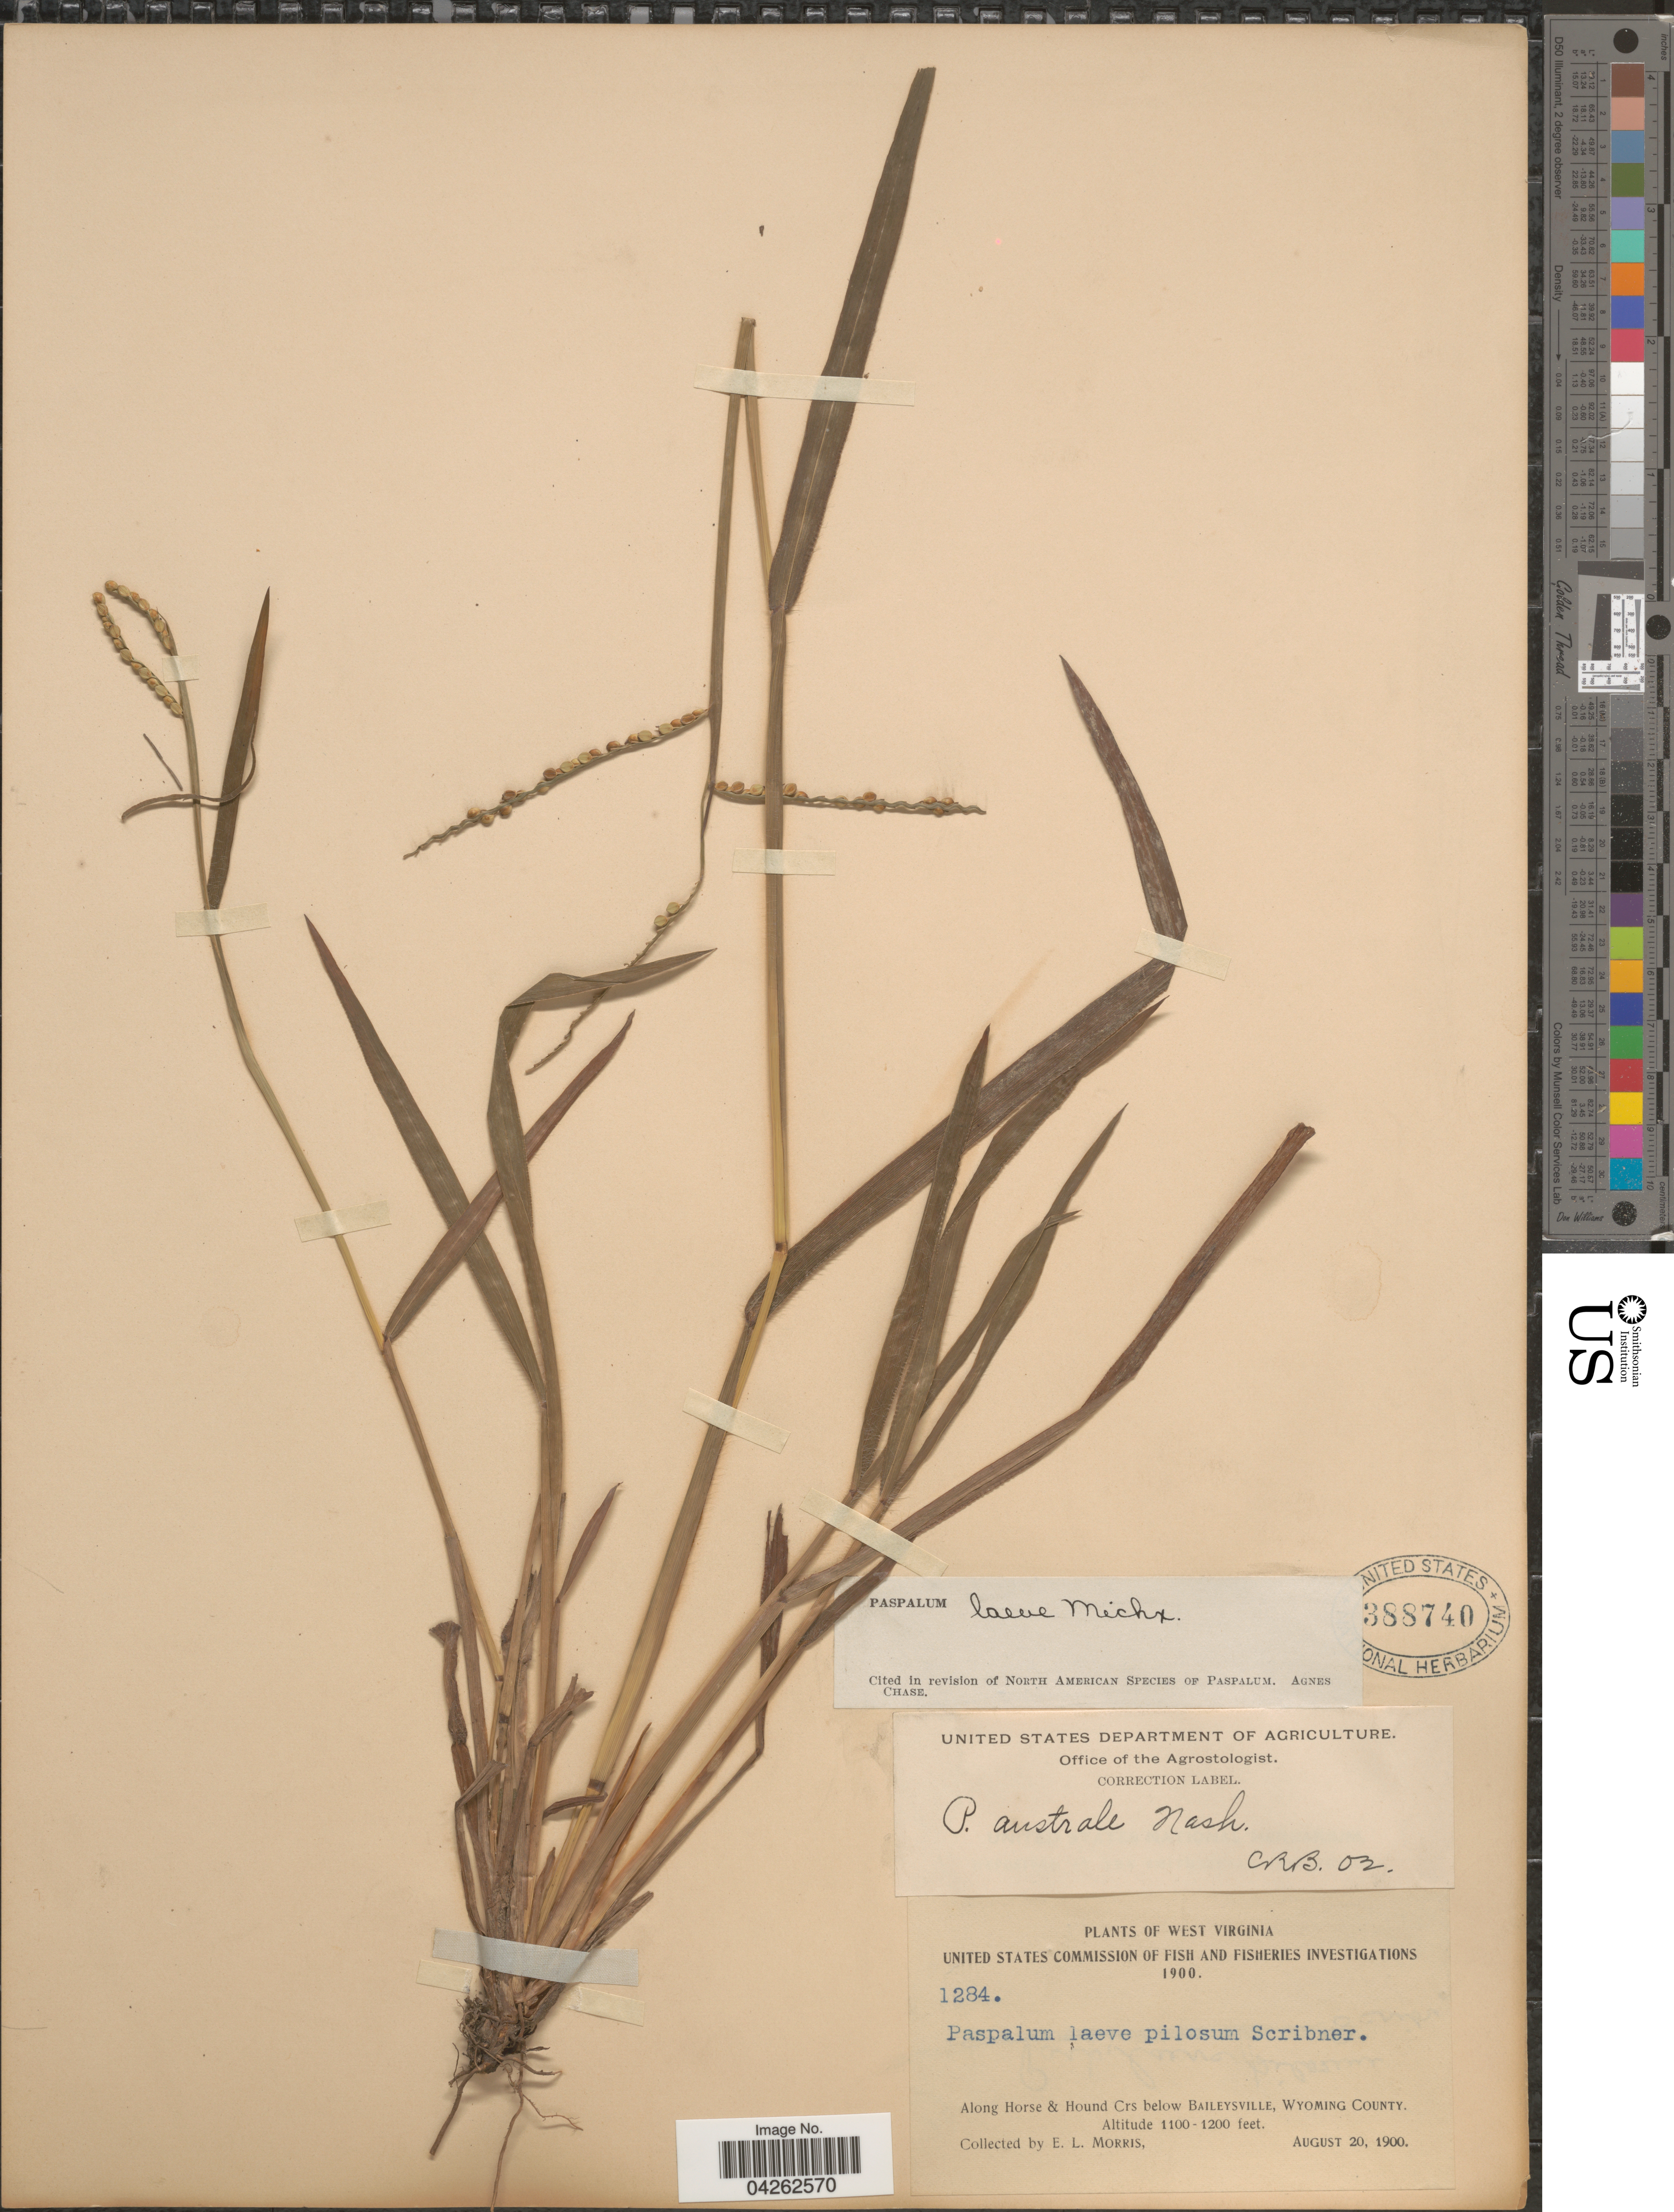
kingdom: Plantae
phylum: Tracheophyta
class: Liliopsida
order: Poales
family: Poaceae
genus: Paspalum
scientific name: Paspalum laeve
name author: Michx.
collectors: E. Morris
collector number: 1284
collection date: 1900-08-20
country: United States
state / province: West Virginia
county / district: Wyoming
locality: Along Horse & Hound Crs below Baileysville, Wyoming County.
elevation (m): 335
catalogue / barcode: US 388740